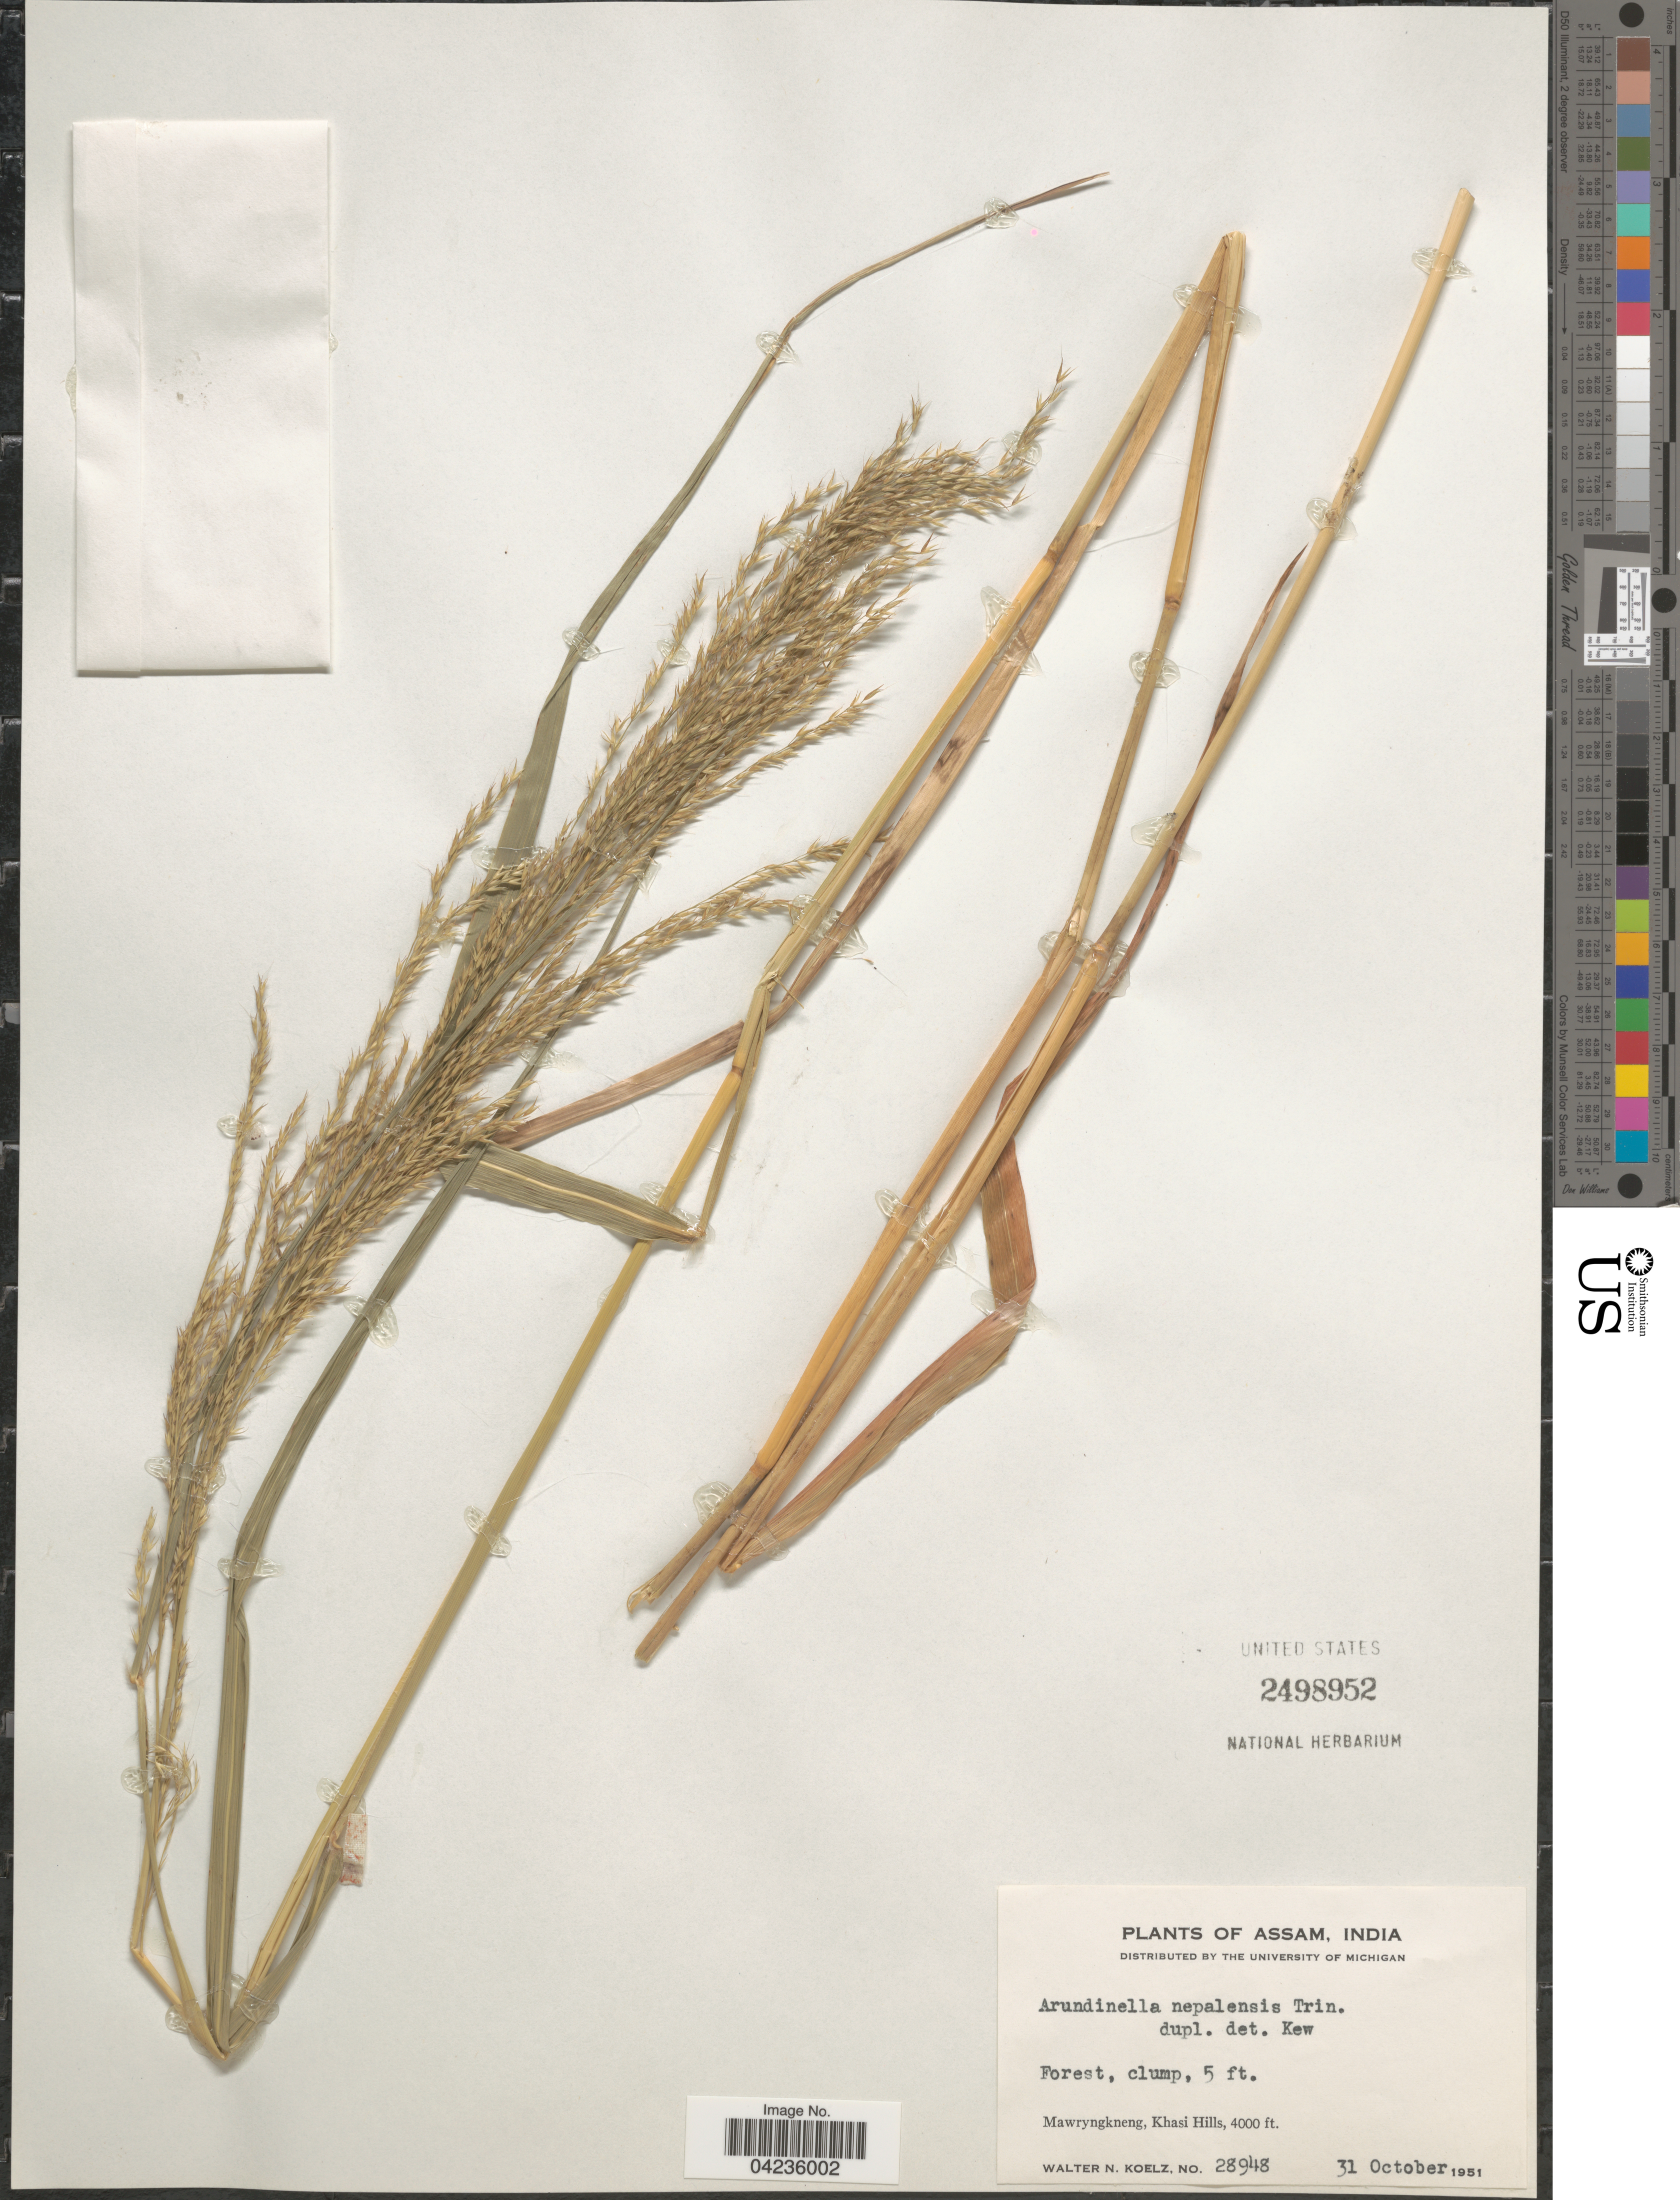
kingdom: Plantae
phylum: Tracheophyta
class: Liliopsida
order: Poales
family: Poaceae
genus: Arundinella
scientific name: Arundinella nepalensis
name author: Trin.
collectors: W. N. Koelz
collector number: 28948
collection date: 1951-10-31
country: India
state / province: Meghalaya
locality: Mawryngkneng, Khasi Hills.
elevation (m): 1219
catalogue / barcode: US 2498952